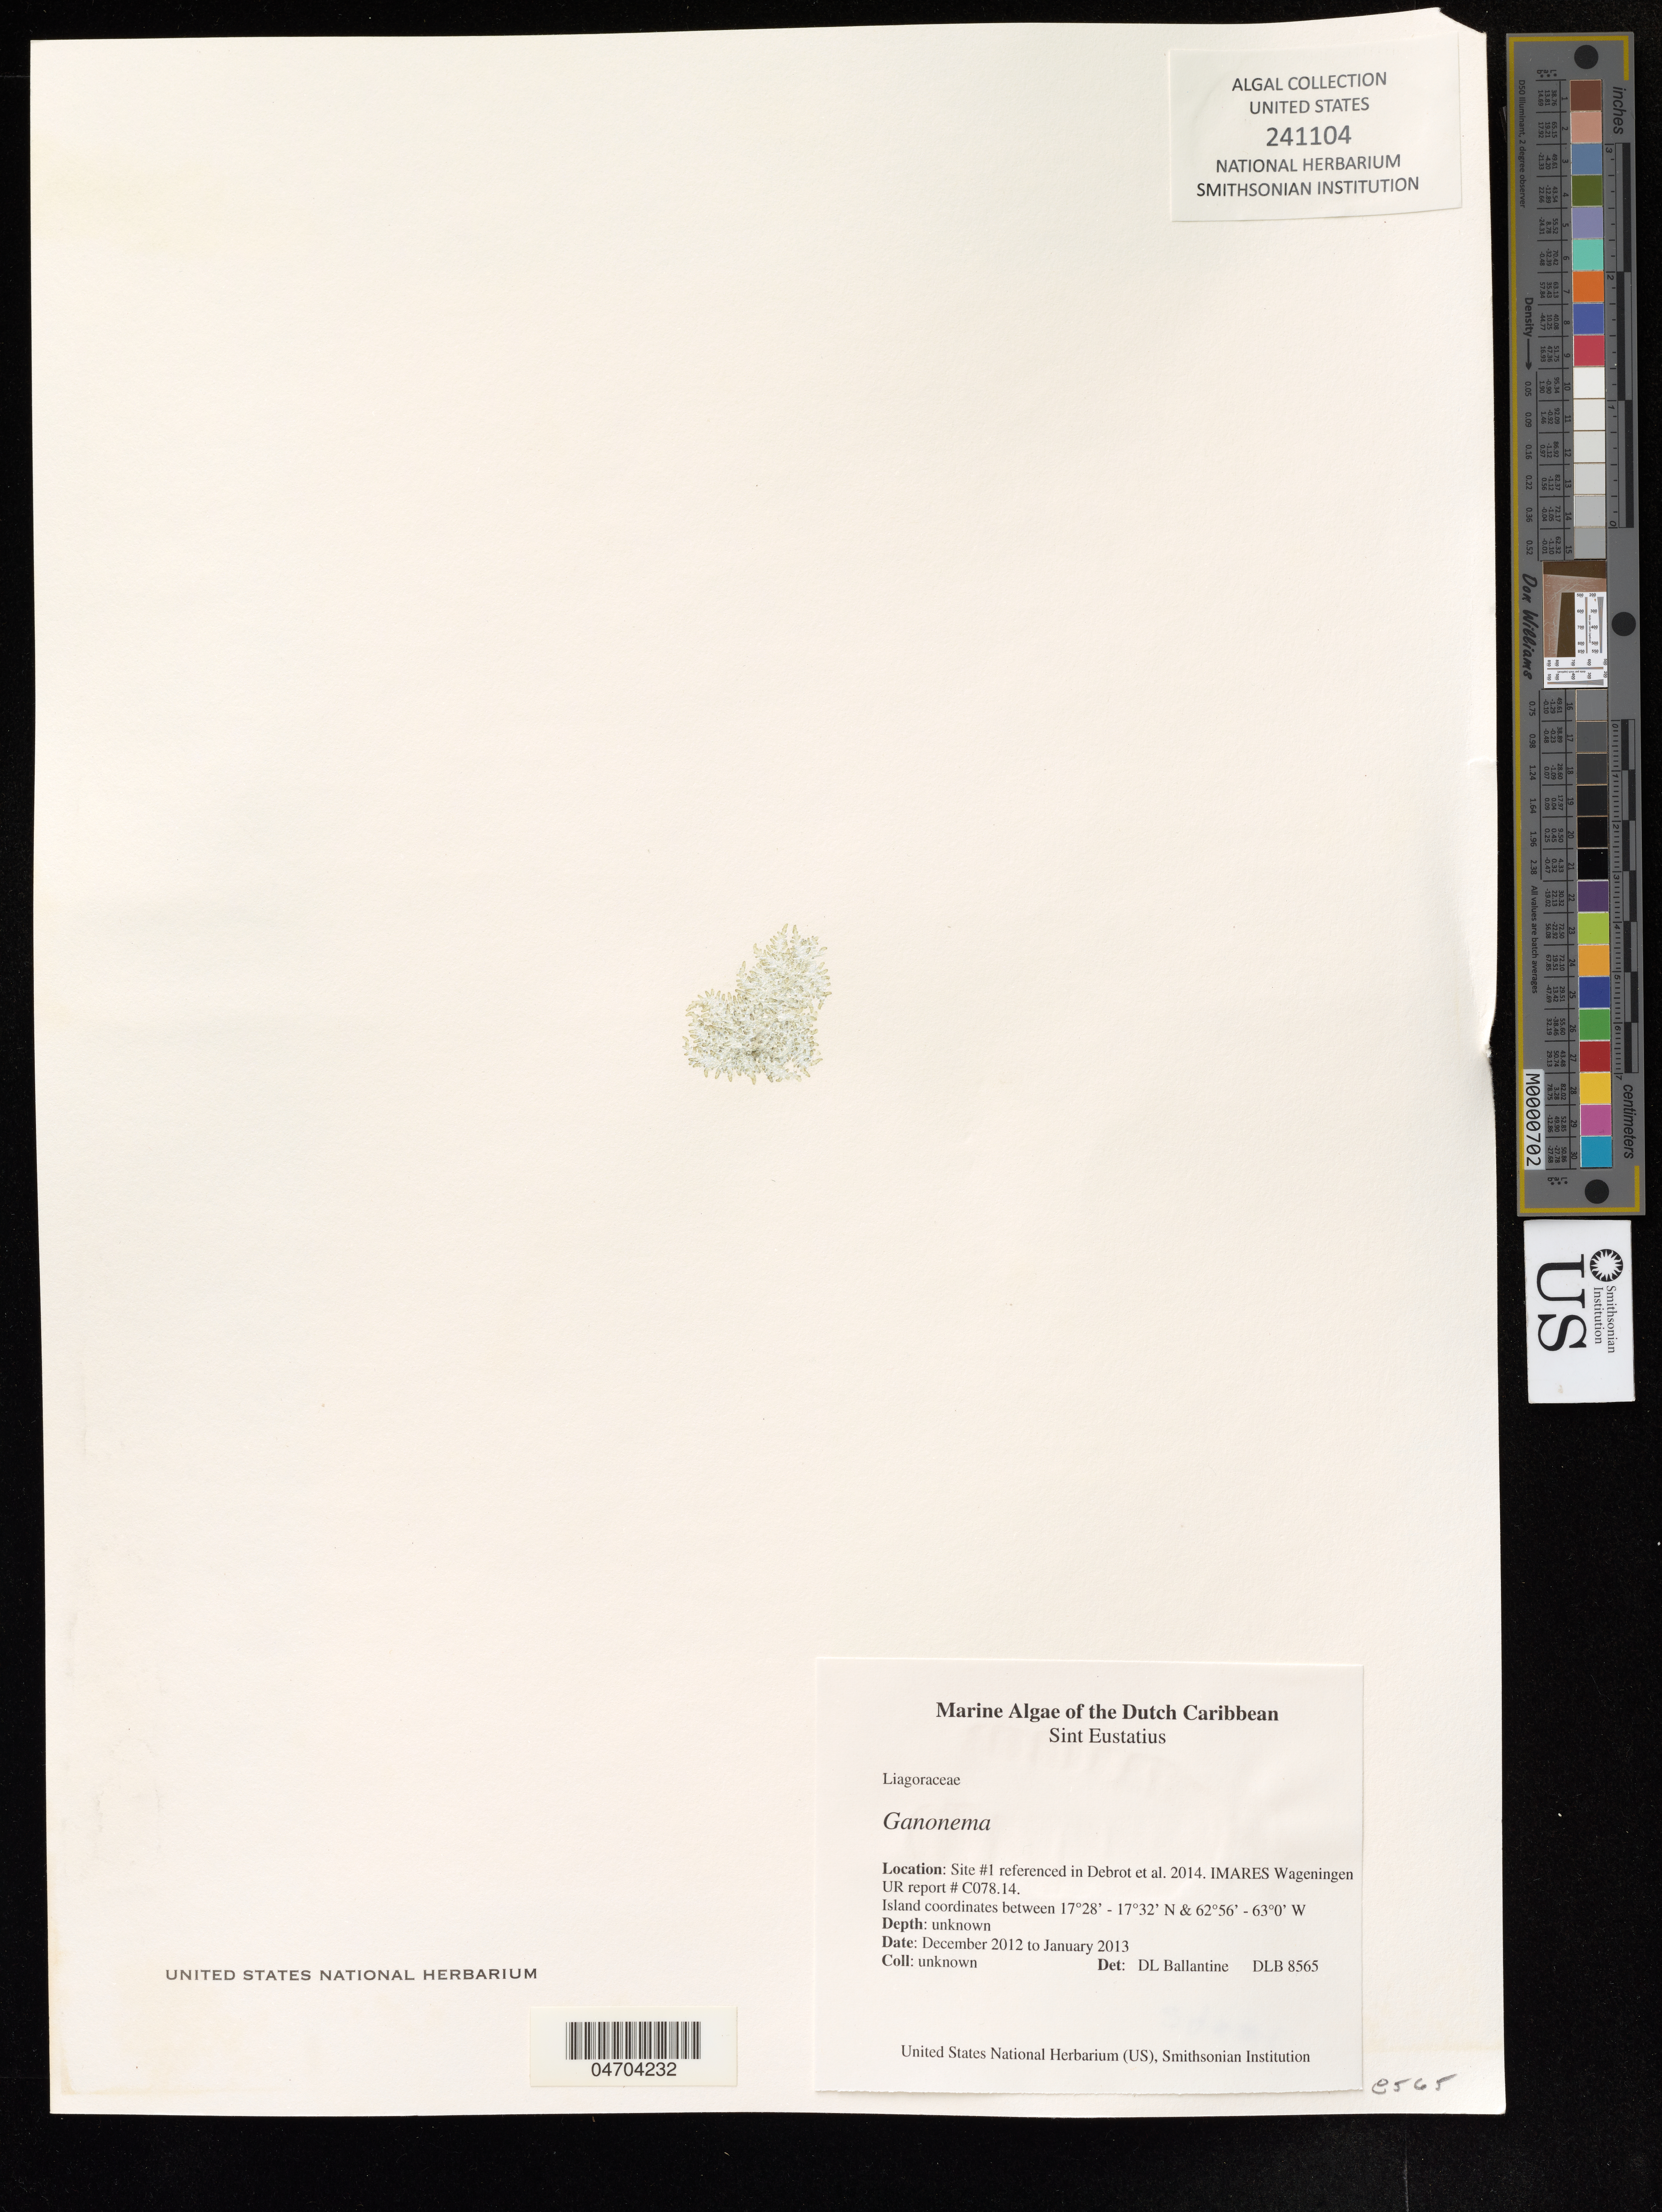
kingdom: Plantae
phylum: Rhodophyta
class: Florideophyceae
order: Nemaliales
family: Liagoraceae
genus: Ganonema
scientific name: Ganonema sp.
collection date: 2012-12/2013-01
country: Netherlands Antilles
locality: Sint Eustatius, Site #1 referenced in Debrot e t al. 2014?, IMARES Wageningen UR report # C08.14.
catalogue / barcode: US 241104